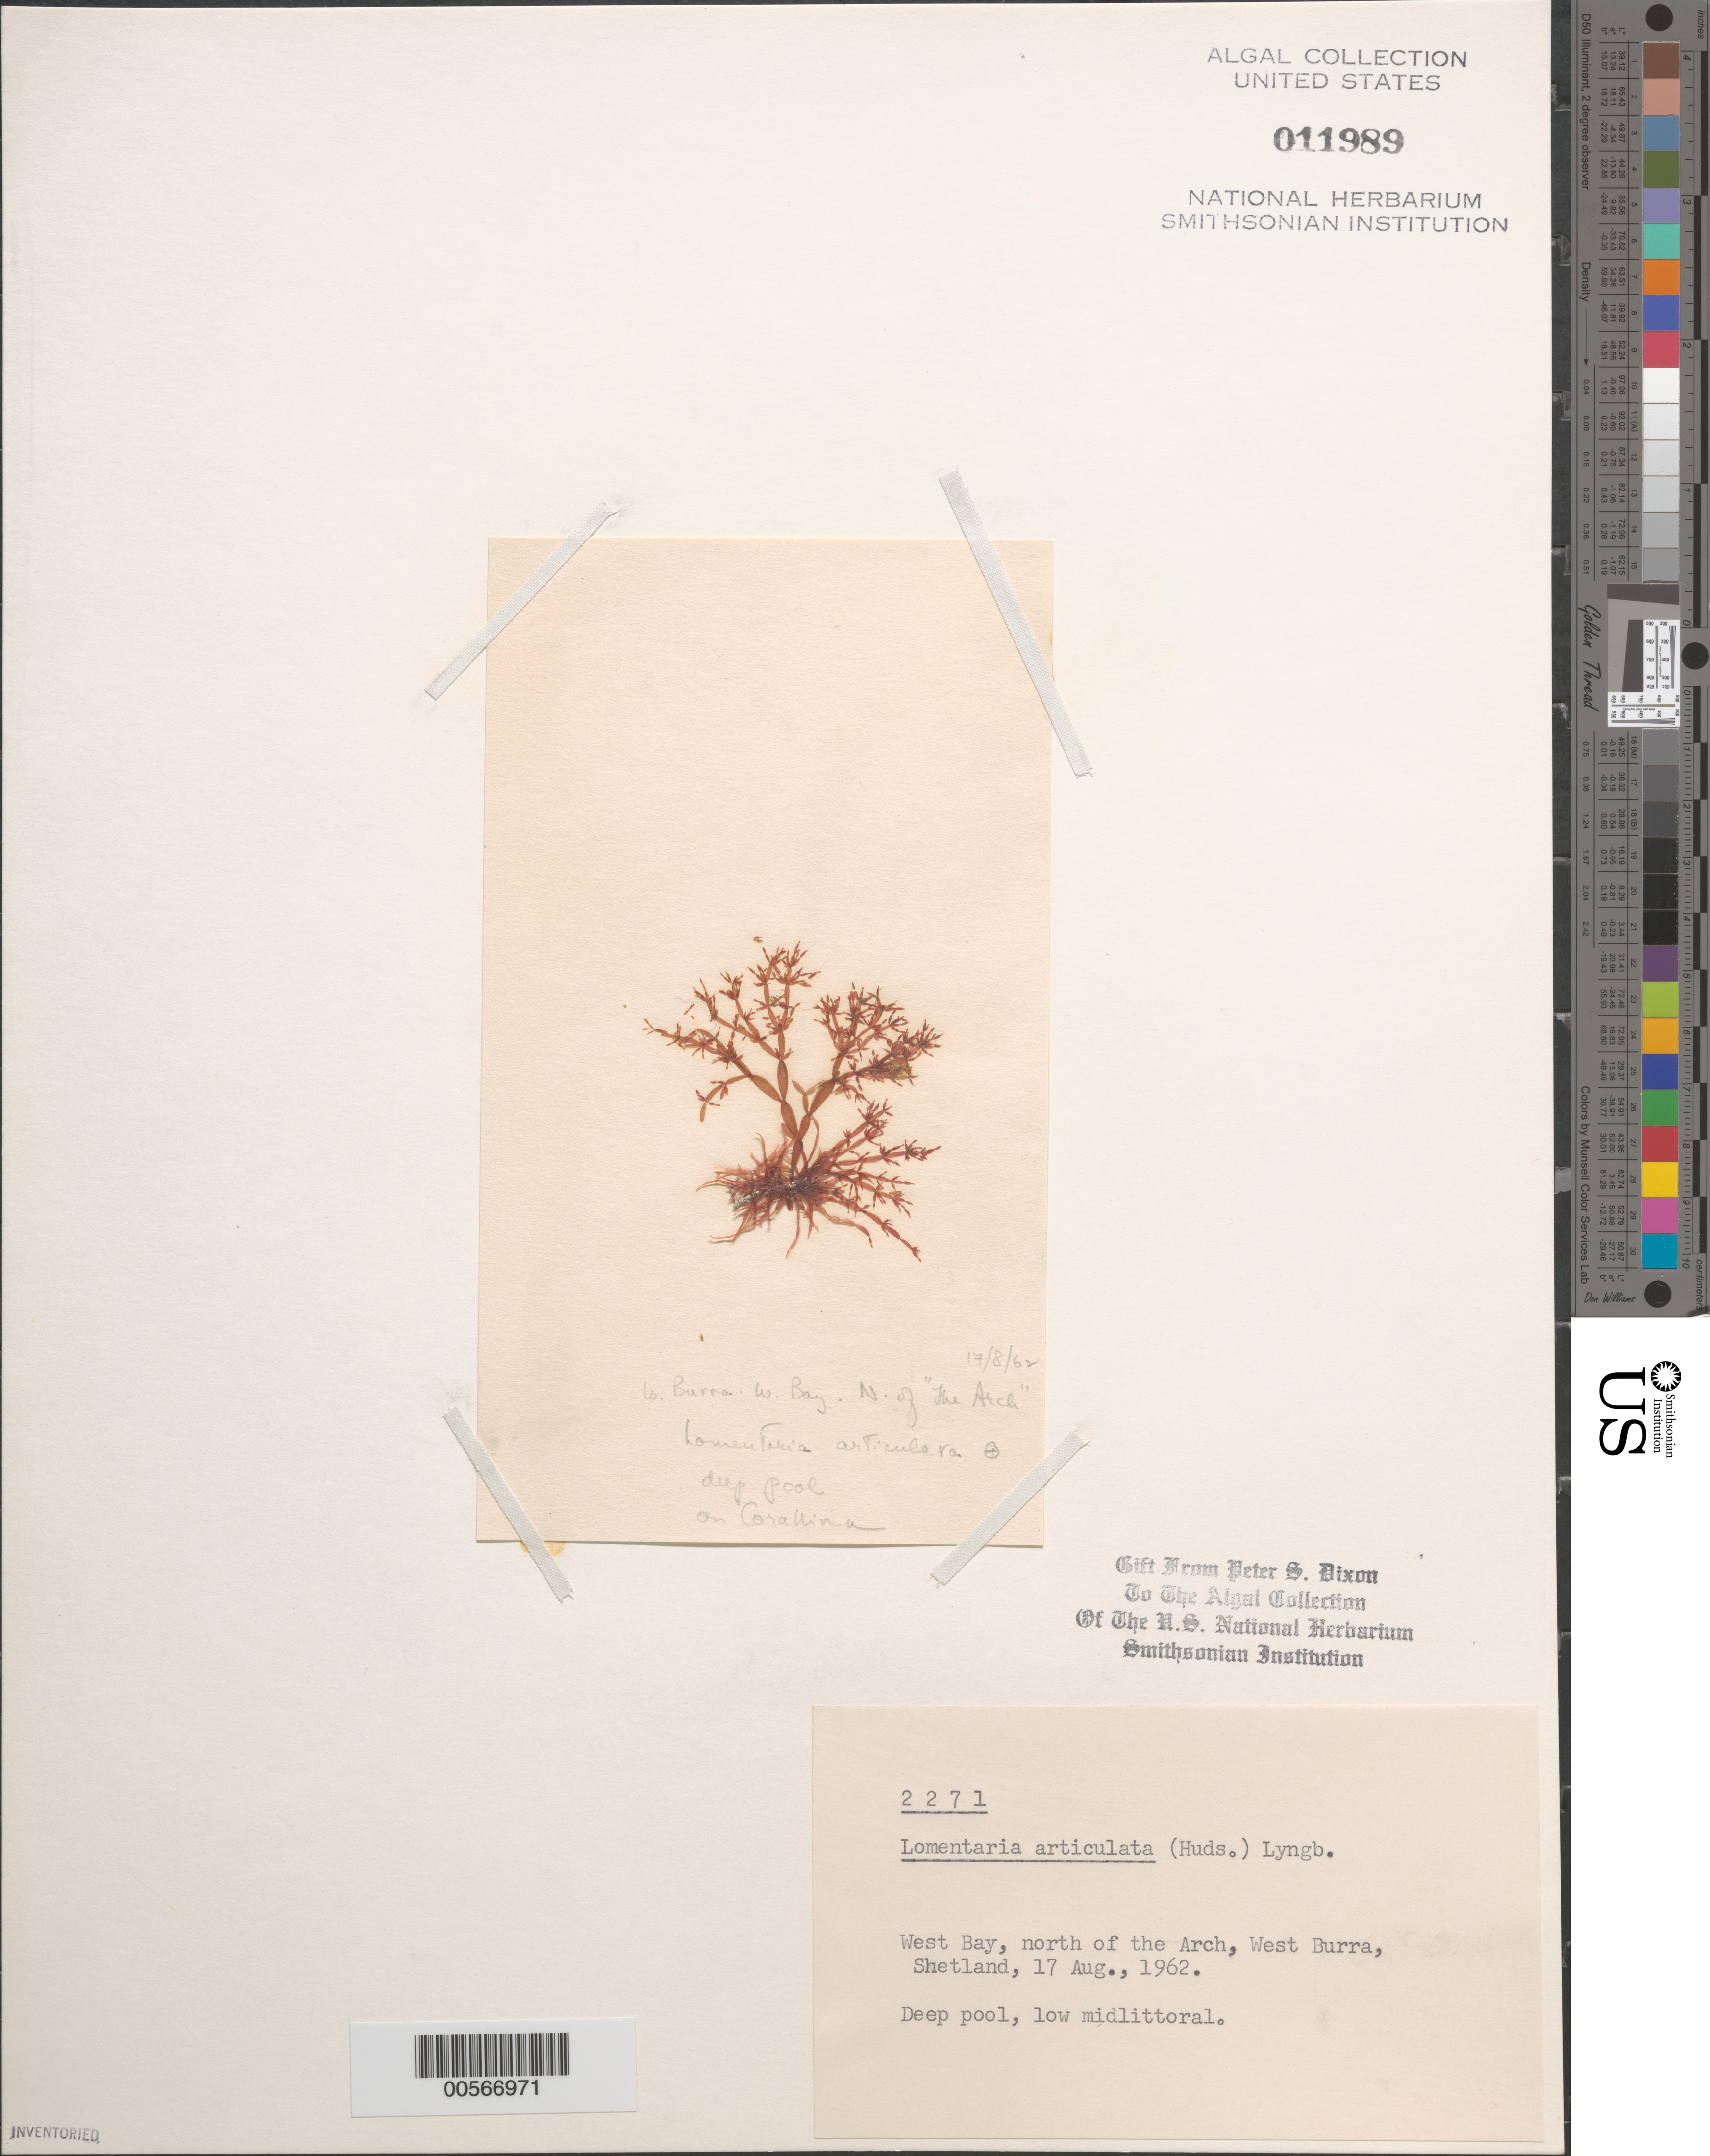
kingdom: Plantae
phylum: Rhodophyta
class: Florideophyceae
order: Rhodymeniales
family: Lomentariaceae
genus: Lomentaria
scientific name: Lomentaria articulata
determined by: Dixon, P. S.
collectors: P. S. Dixon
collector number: PSD 2271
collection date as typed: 17 Aug 1962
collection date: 1962-08-17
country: United Kingdom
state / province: Scotland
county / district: Shetland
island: West Burra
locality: West Bay, north of the Arch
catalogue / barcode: US 11989